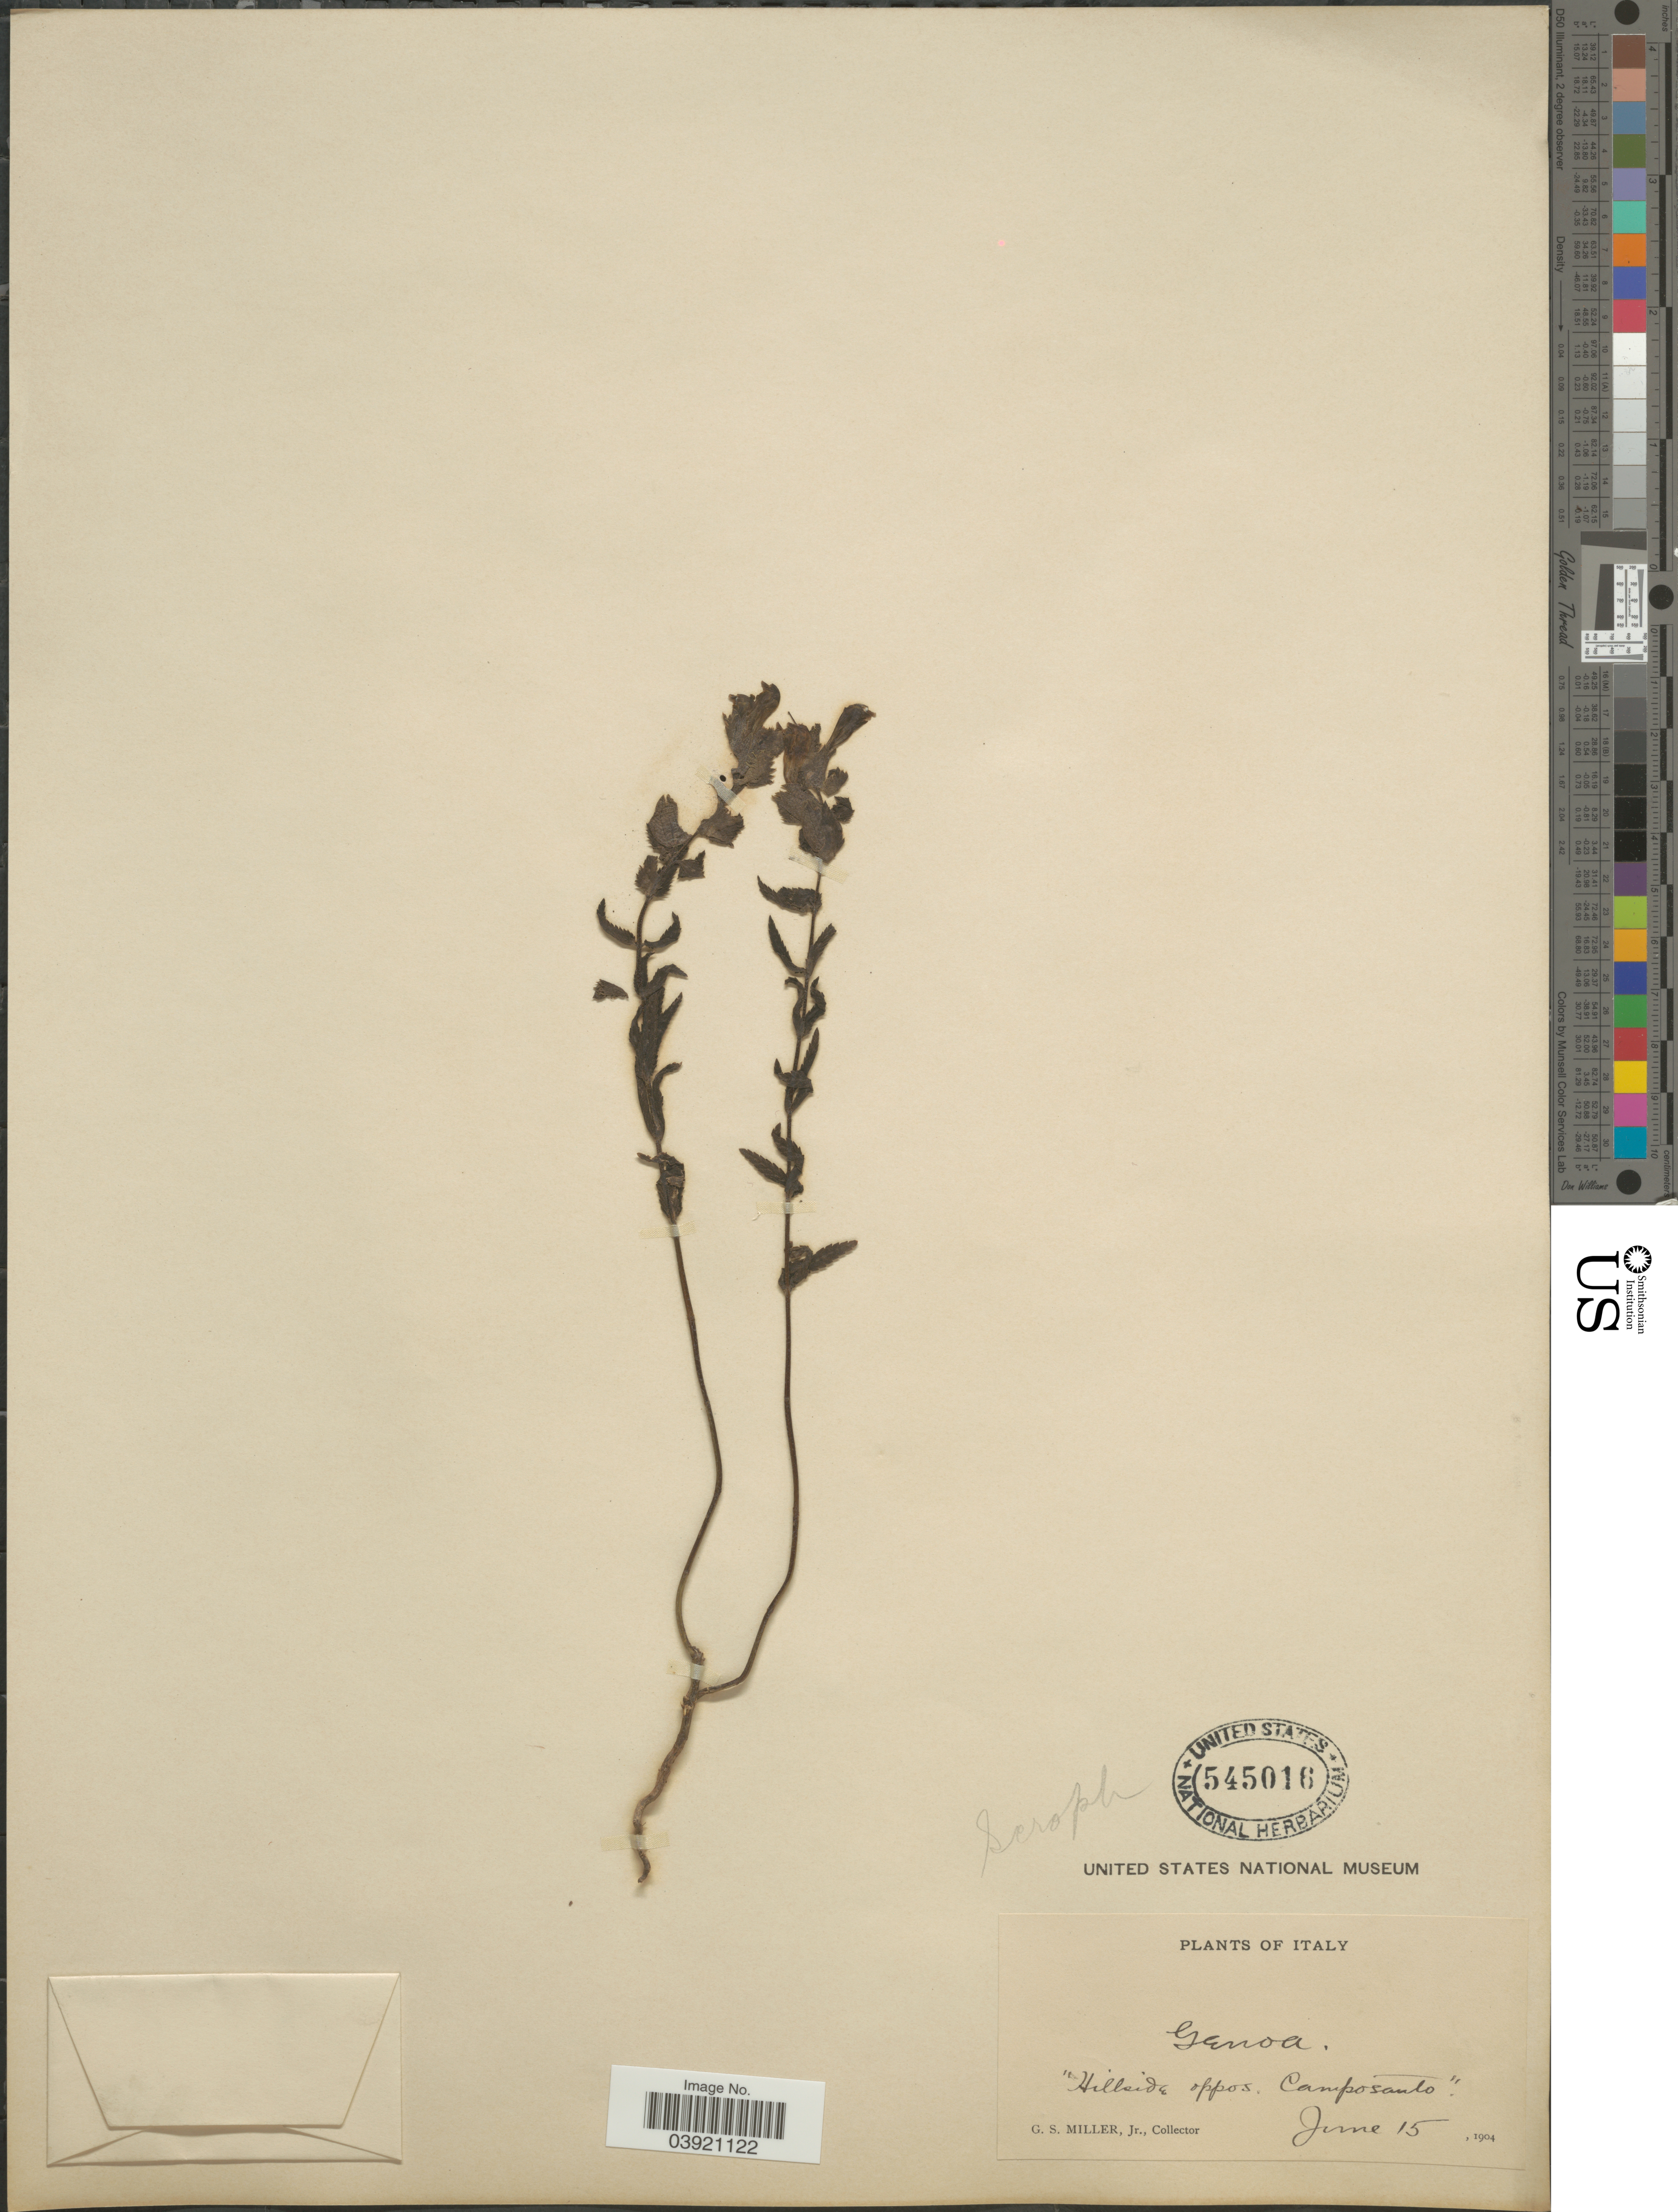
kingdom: Plantae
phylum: Tracheophyta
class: Magnoliopsida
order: Lamiales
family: Orobanchaceae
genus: Rhinanthus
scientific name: Rhinanthus sp.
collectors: G. S. Miller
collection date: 1904-06-15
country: Italy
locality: Genoa. "Hillside oppos. Camposanto".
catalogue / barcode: US 545016